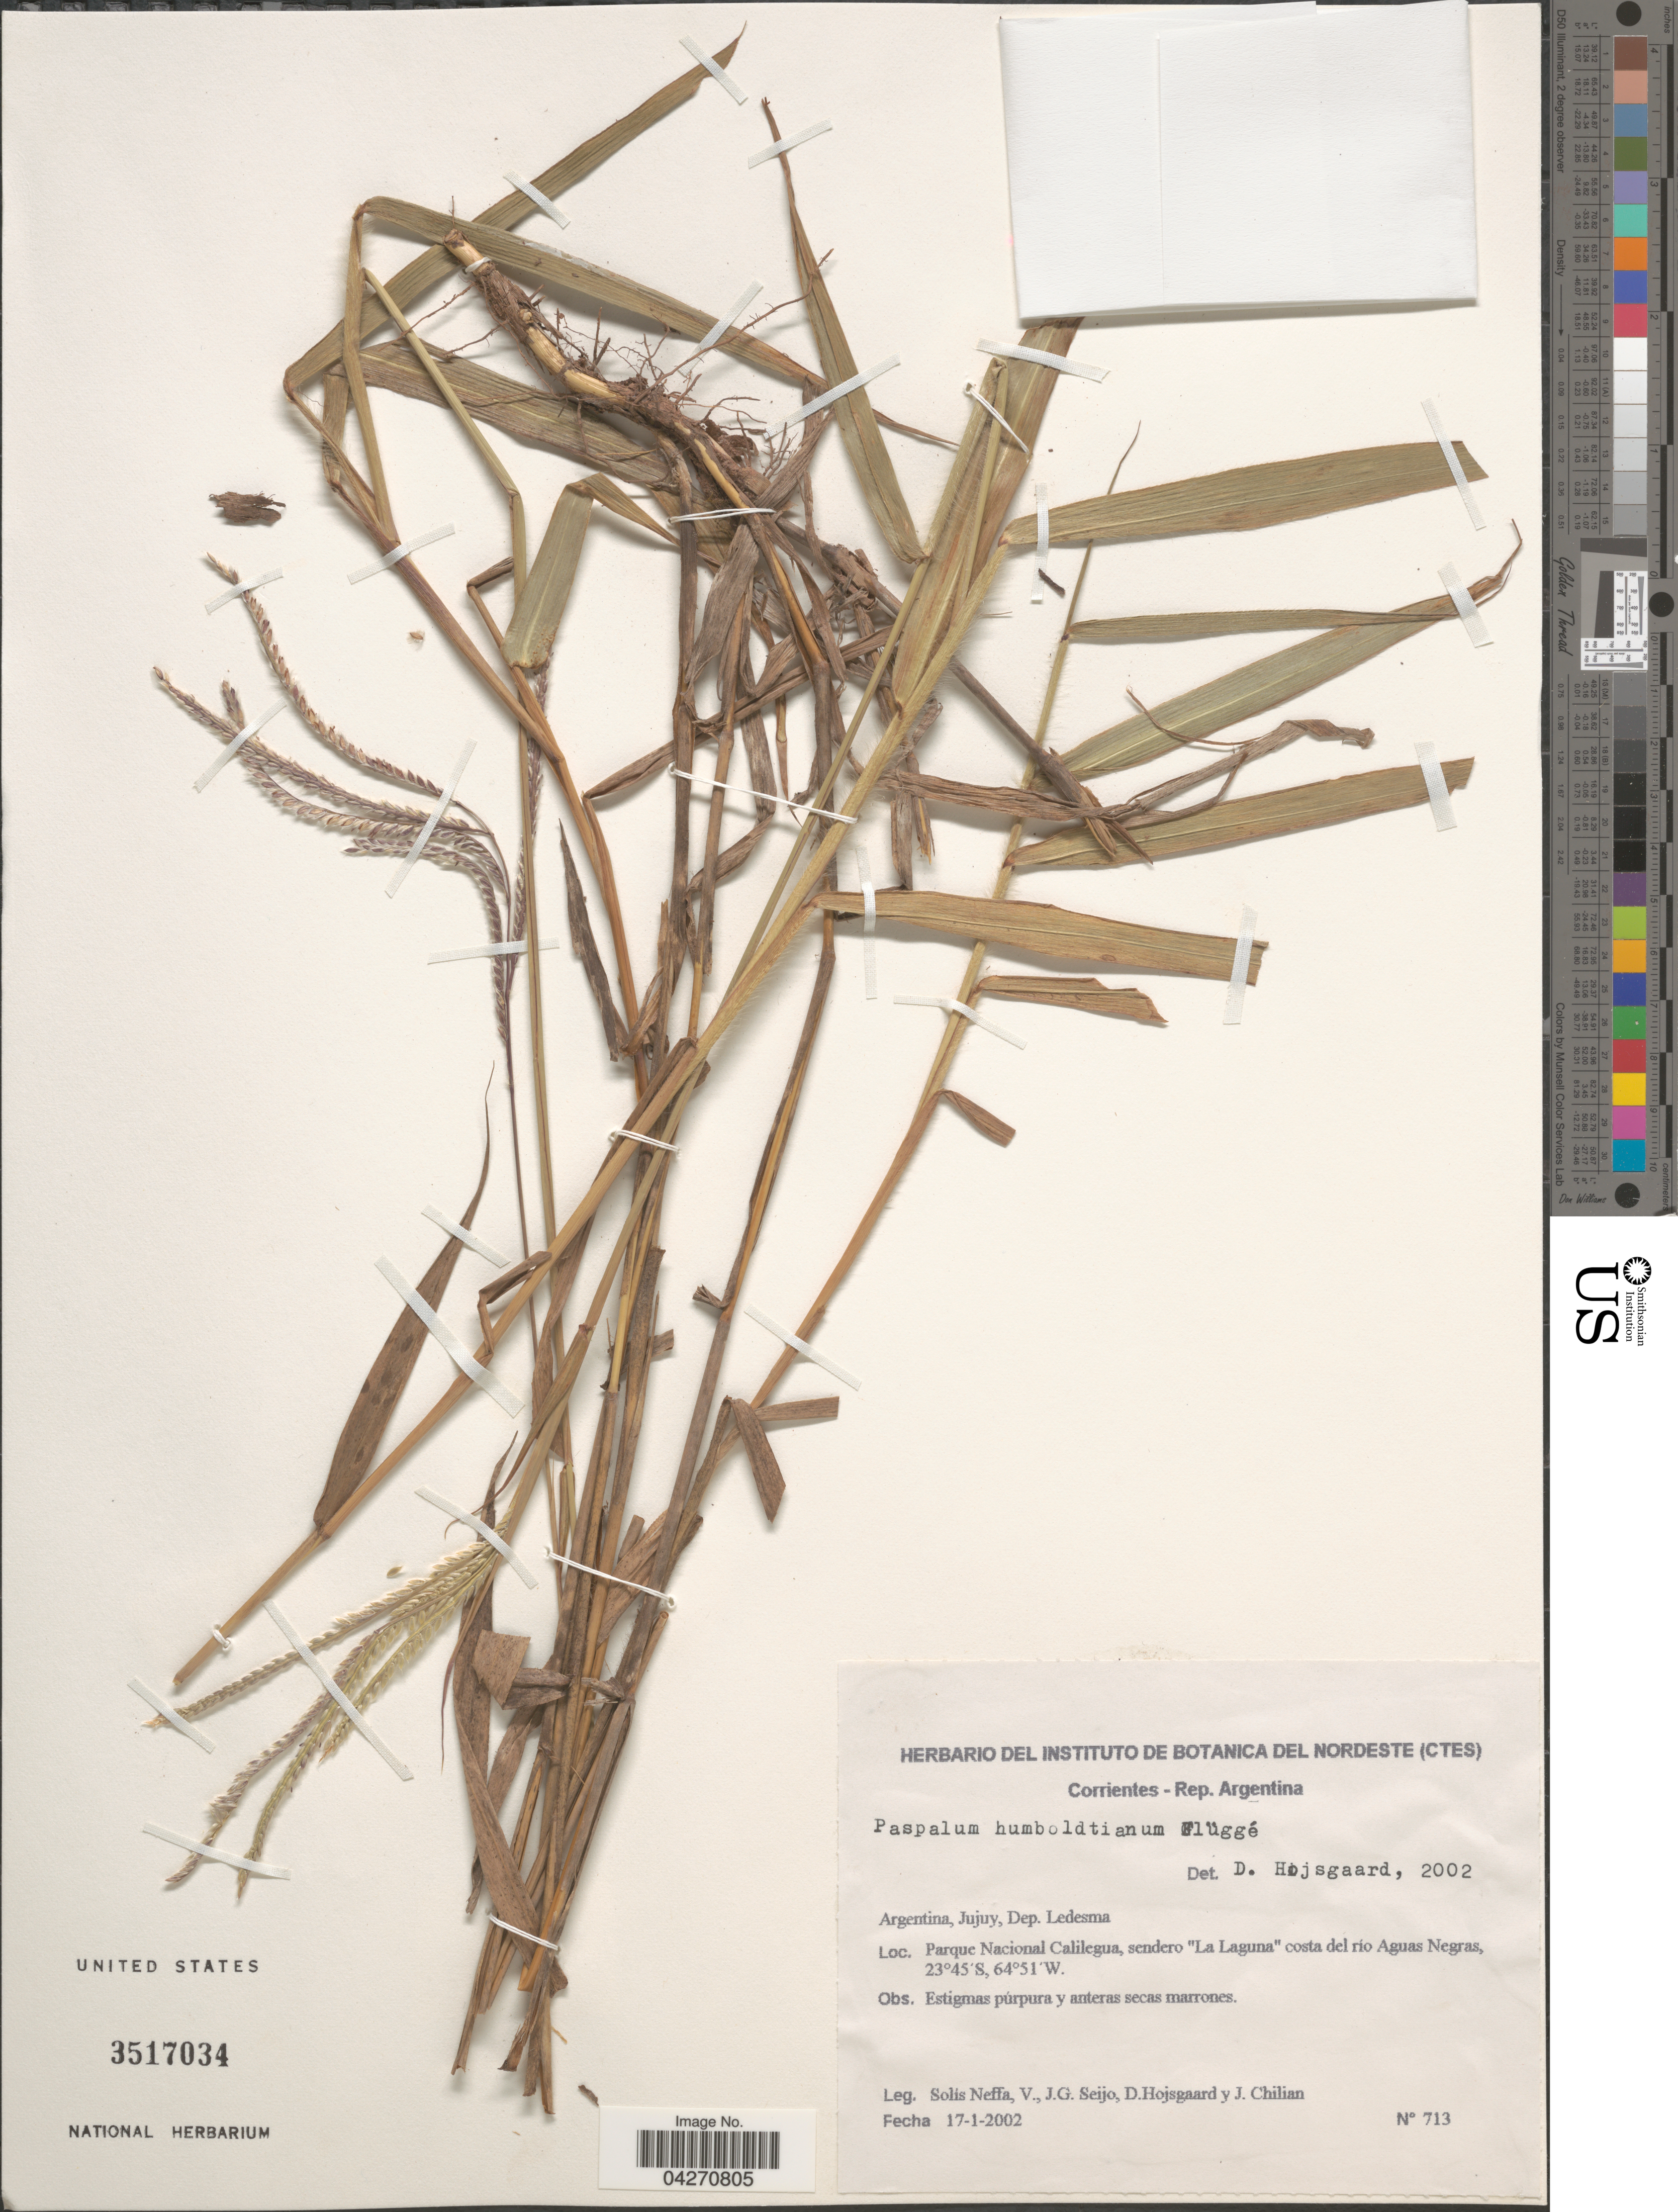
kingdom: Plantae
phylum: Tracheophyta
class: Liliopsida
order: Poales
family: Poaceae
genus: Paspalum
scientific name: Paspalum humboldtianum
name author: Flüggé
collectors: V. Solis Neffa, J. Seijo, D. Hojsgaard & J. Chilian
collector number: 713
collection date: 2002-01-17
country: Argentina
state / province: Jujuy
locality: Dep. Ledesma. Parque Nacional Calilegua, sendero "La Laguna" costa del rio Aguas Negras.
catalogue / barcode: US 3517034